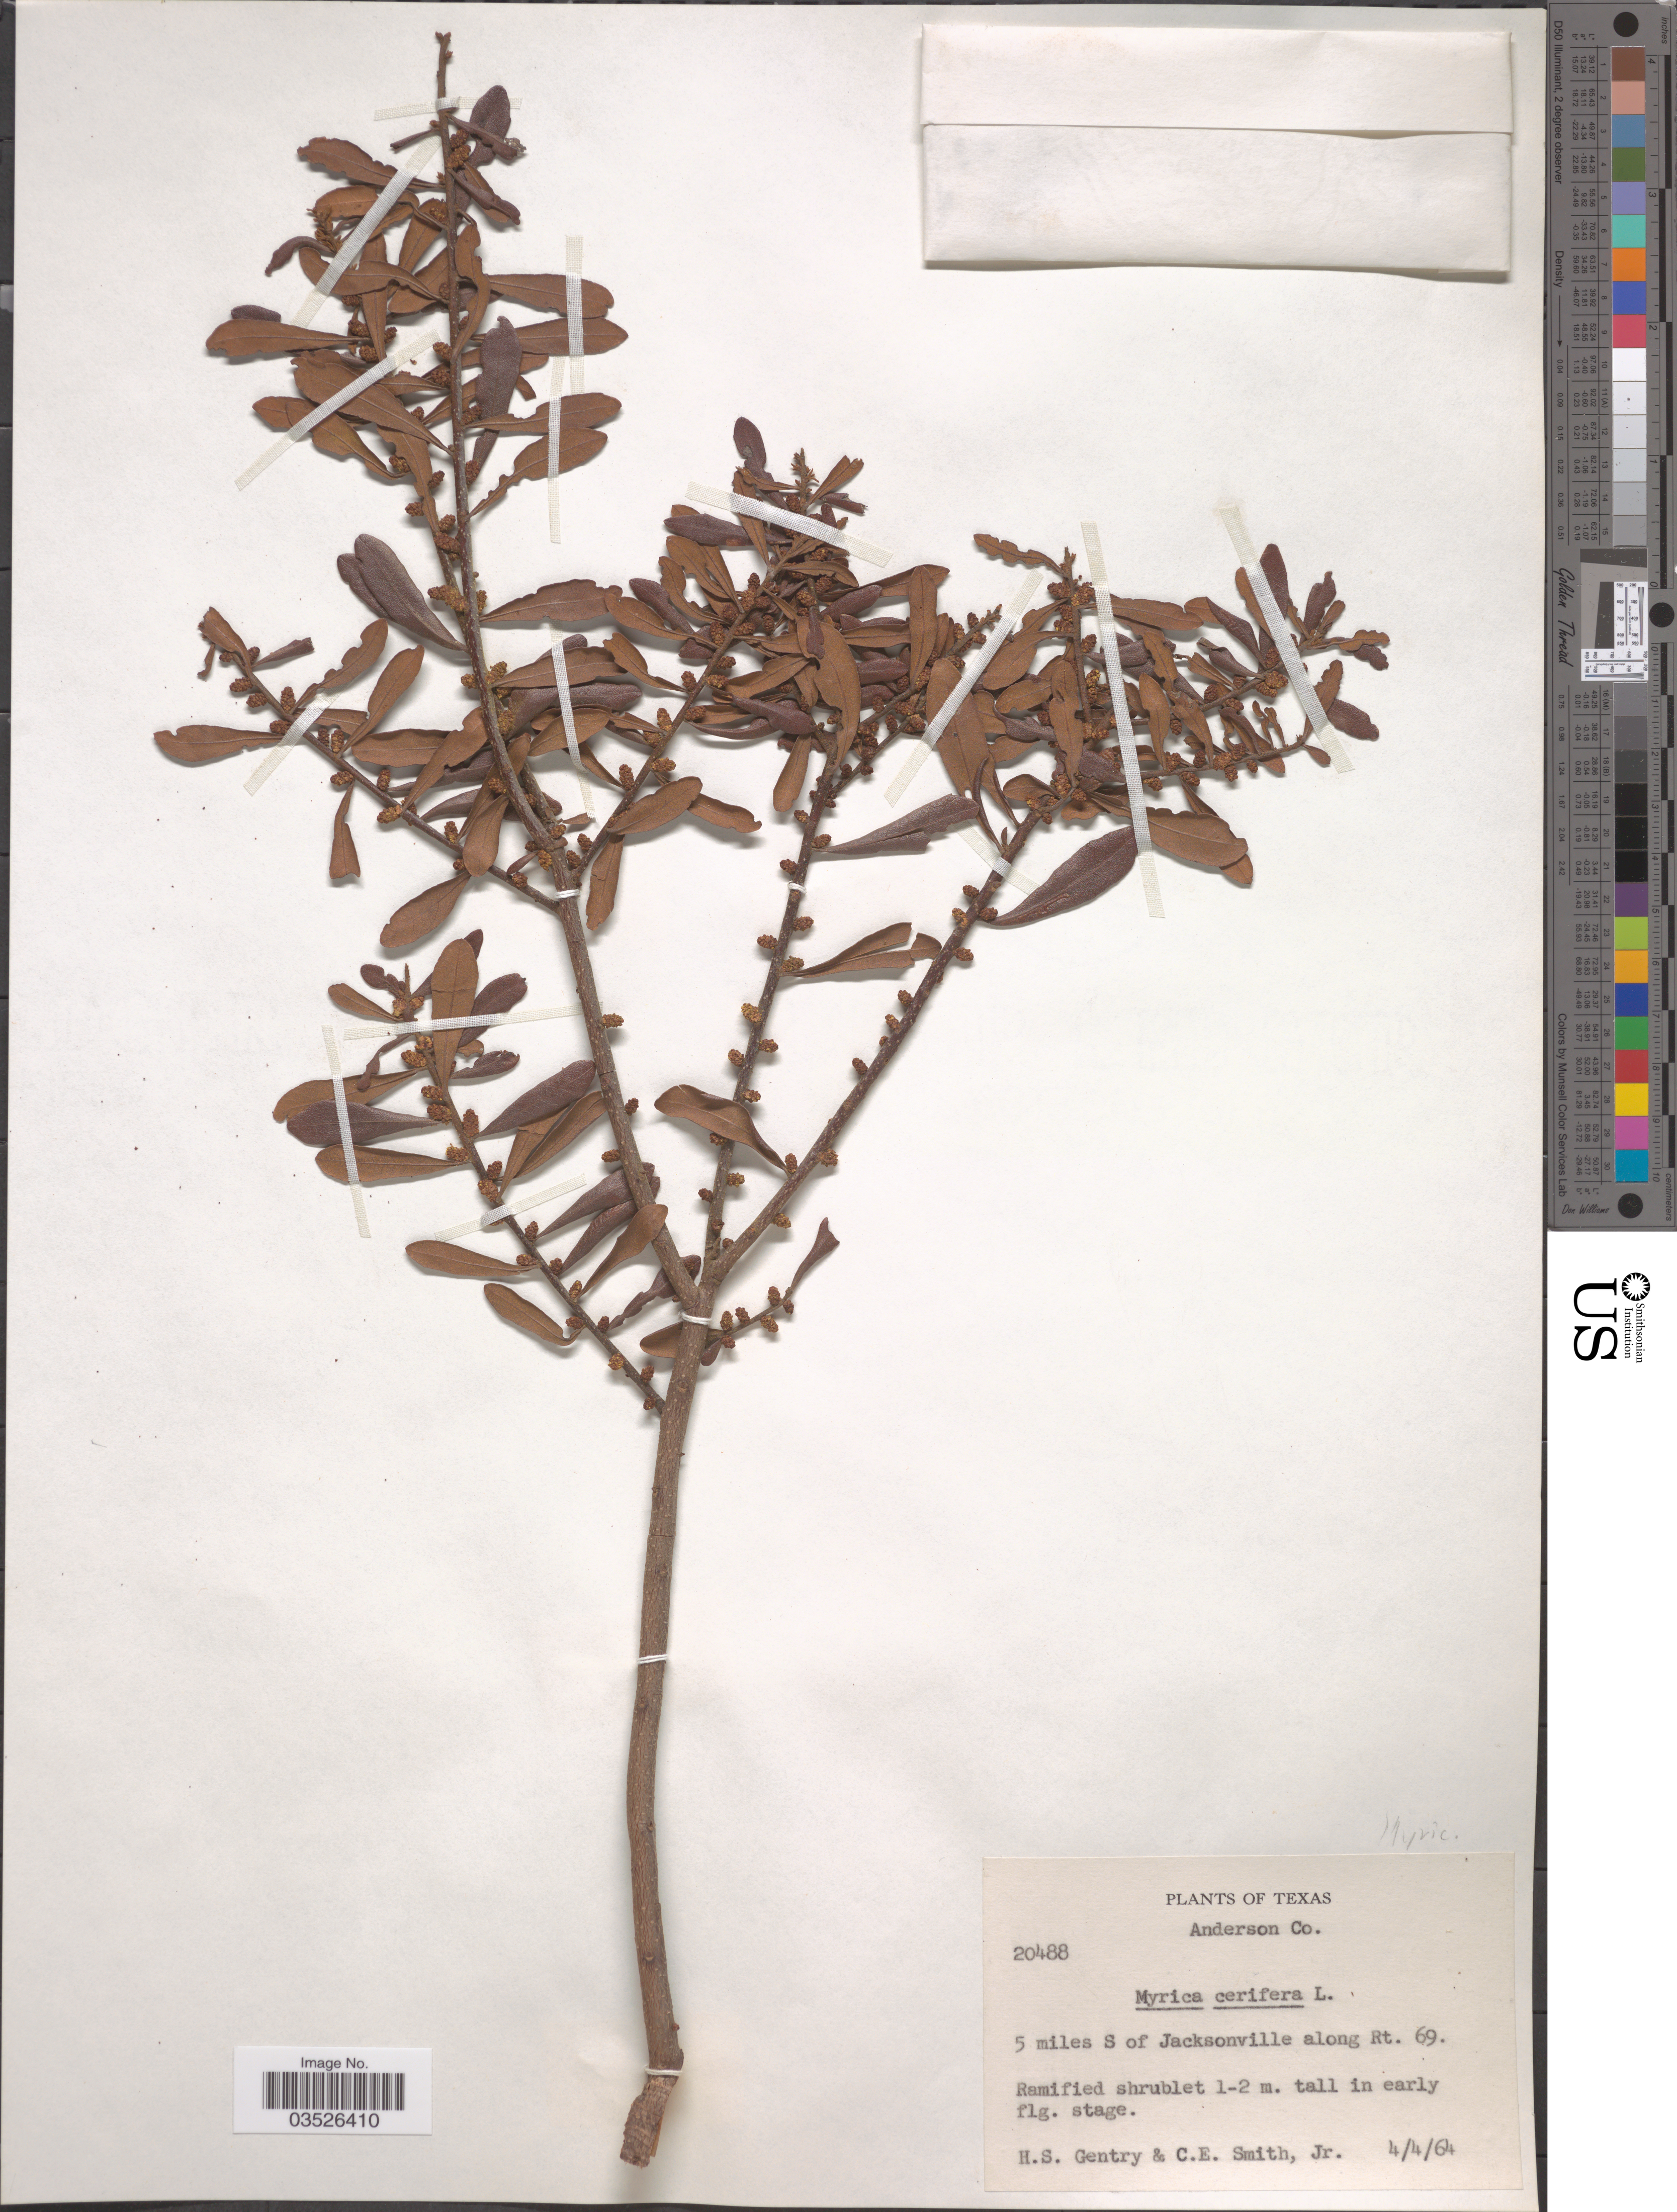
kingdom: Plantae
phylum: Tracheophyta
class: Magnoliopsida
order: Fagales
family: Myricaceae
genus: Morella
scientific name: Morella cerifera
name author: (L.) Small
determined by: Strong, M. T., (US), Smithsonian Institution - National Museum of Natural History (UNITED STATES)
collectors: H. S. Gentry & C. E. Smith Jr.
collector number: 20488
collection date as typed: Transcribed d/m/y: 4/4/64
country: United States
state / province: Texas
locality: Anderson Co. 5 miles S of Jacksonville along Rt. 69.